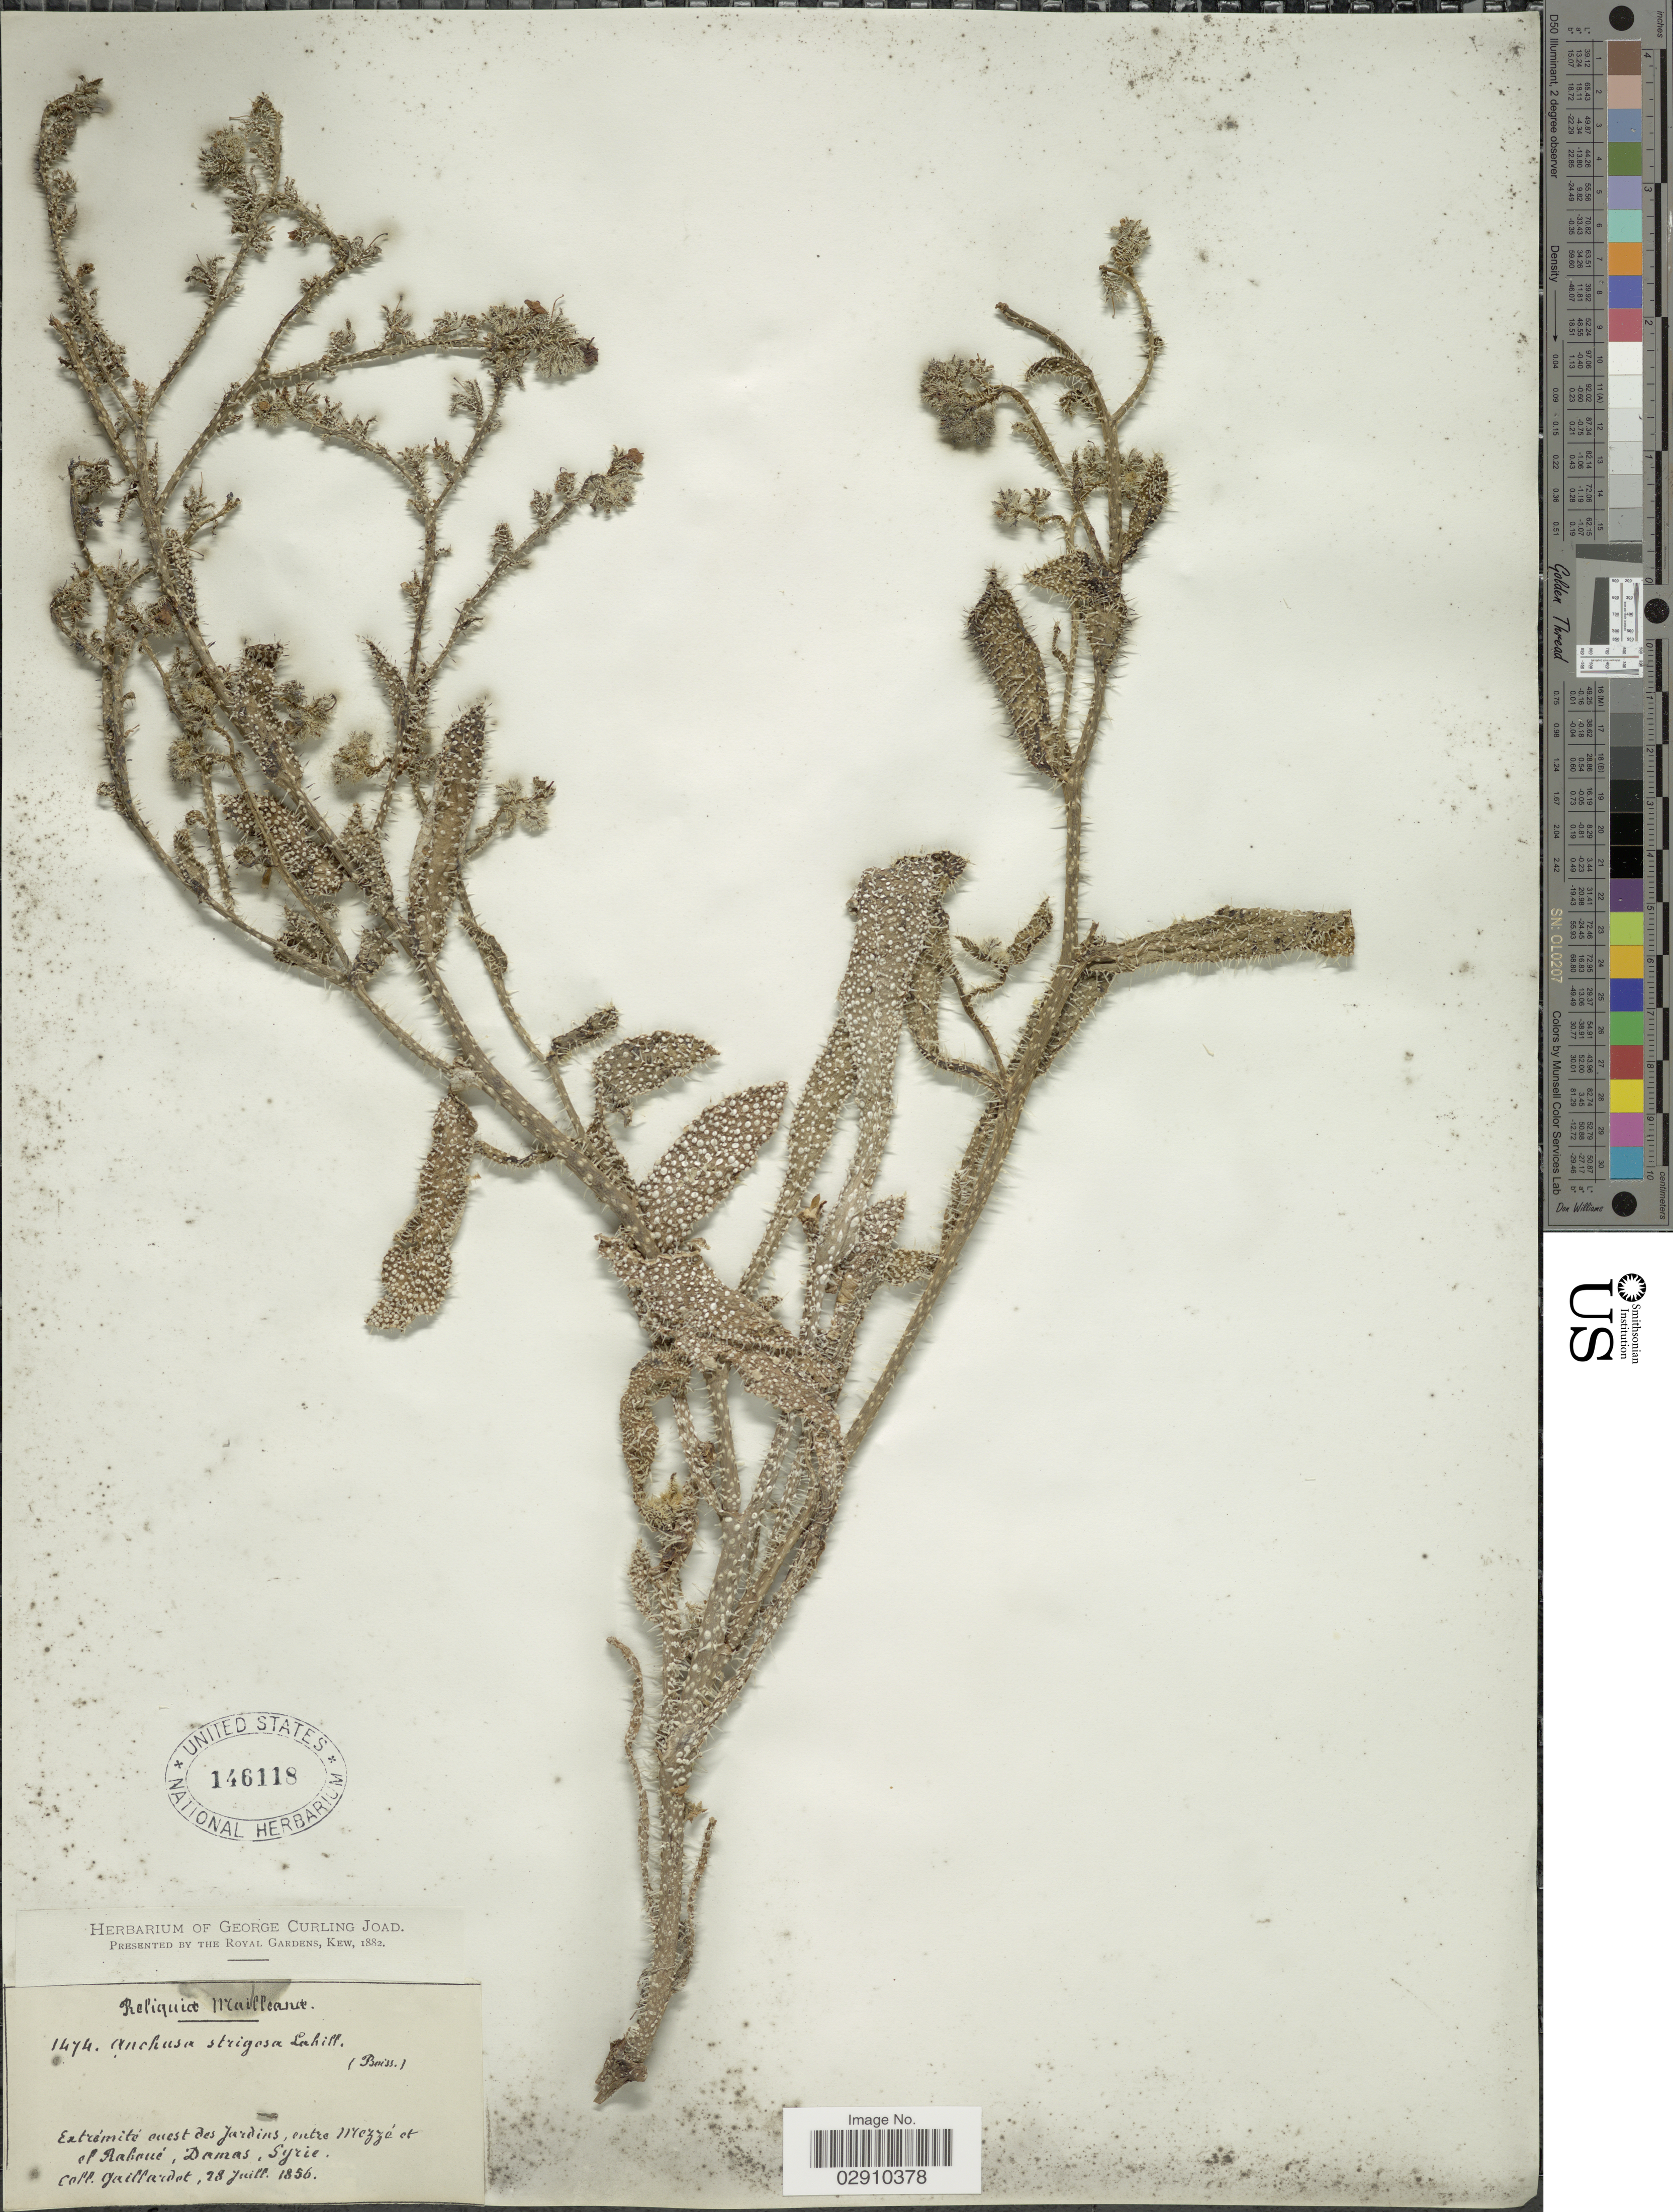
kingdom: Plantae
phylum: Tracheophyta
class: Magnoliopsida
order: Boraginales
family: Boraginaceae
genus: Anchusa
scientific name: Anchusa strigosa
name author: Banks & Sol.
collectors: Gaillardot, --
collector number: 1474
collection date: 1856-07-28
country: Syria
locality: Extrémité ouest des Jardins, entre Mezzá et el Rahrué [interpreted], Damas.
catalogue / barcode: US 146118